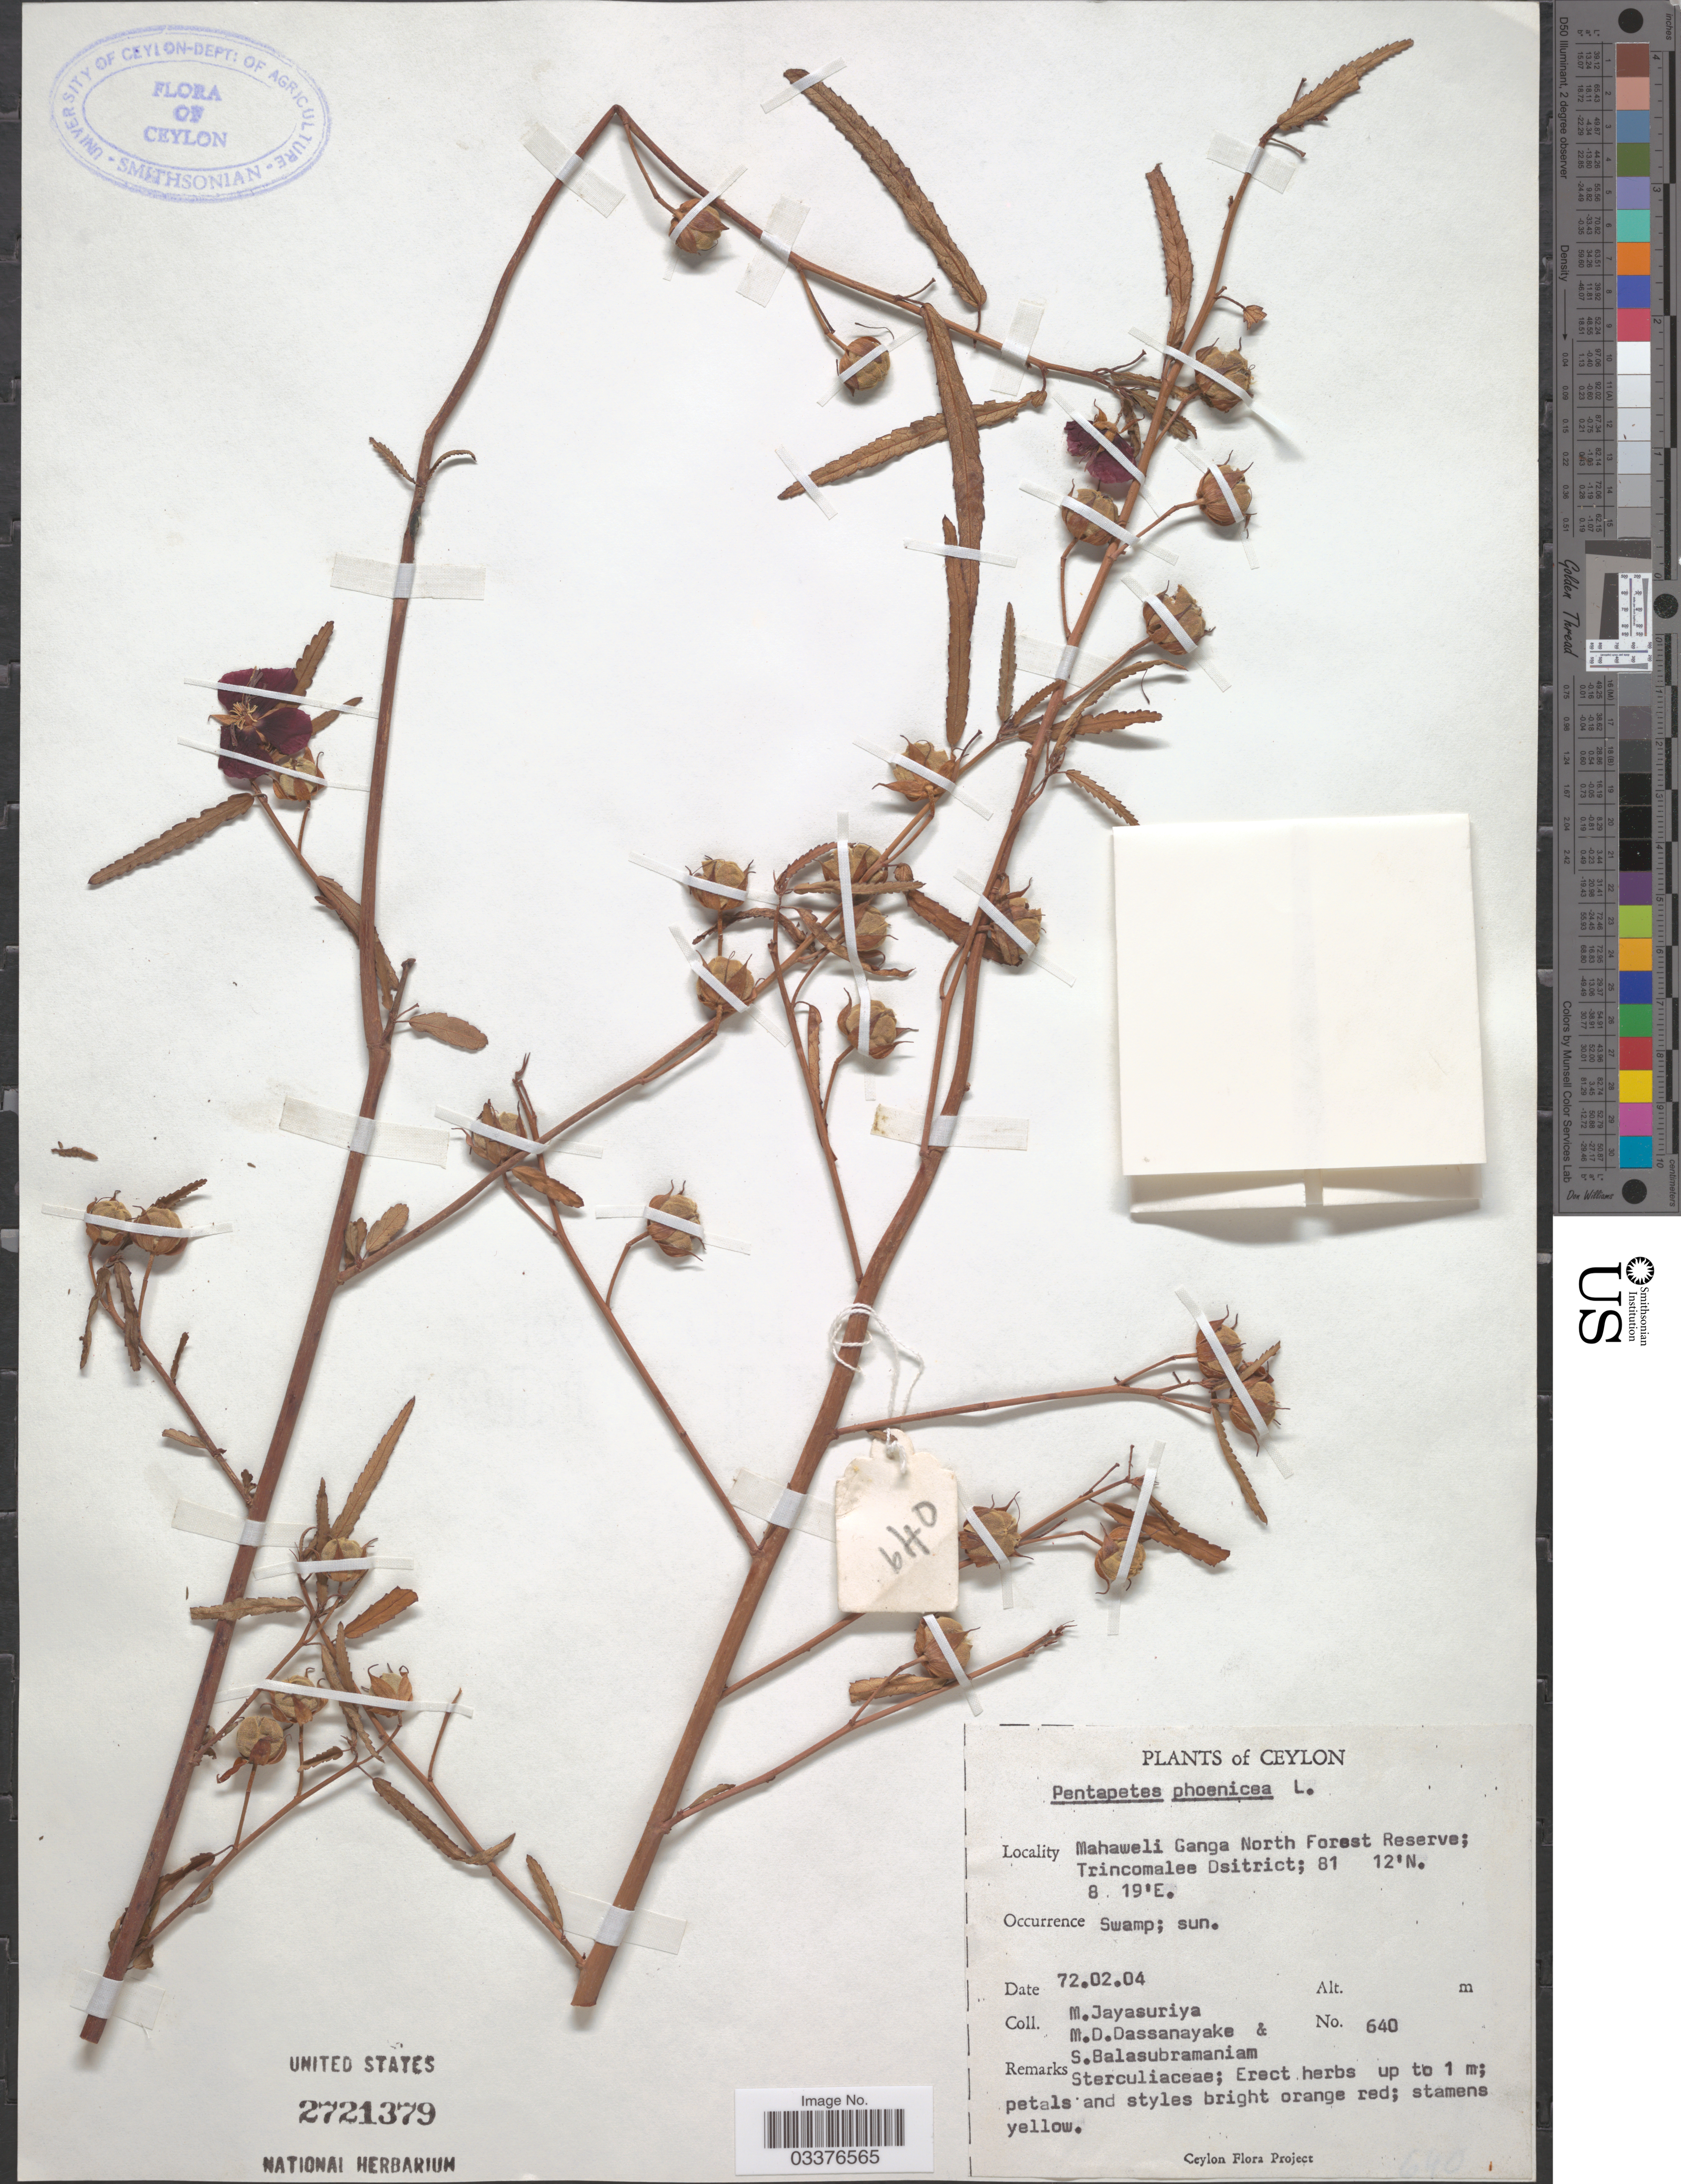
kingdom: Plantae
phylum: Tracheophyta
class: Magnoliopsida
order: Malvales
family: Malvaceae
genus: Pentapetes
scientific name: Pentapetes phoenicea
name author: L.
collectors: M. Jayasuriya, M. D. Dassanayake & S. Balasubramaniam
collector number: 640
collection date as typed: Transcribed d/m/y: 4/2/72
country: Sri Lanka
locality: Ceylon. Mahaweli Ganga North Forest Reserve; Trincomalee District.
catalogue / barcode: US 2721379